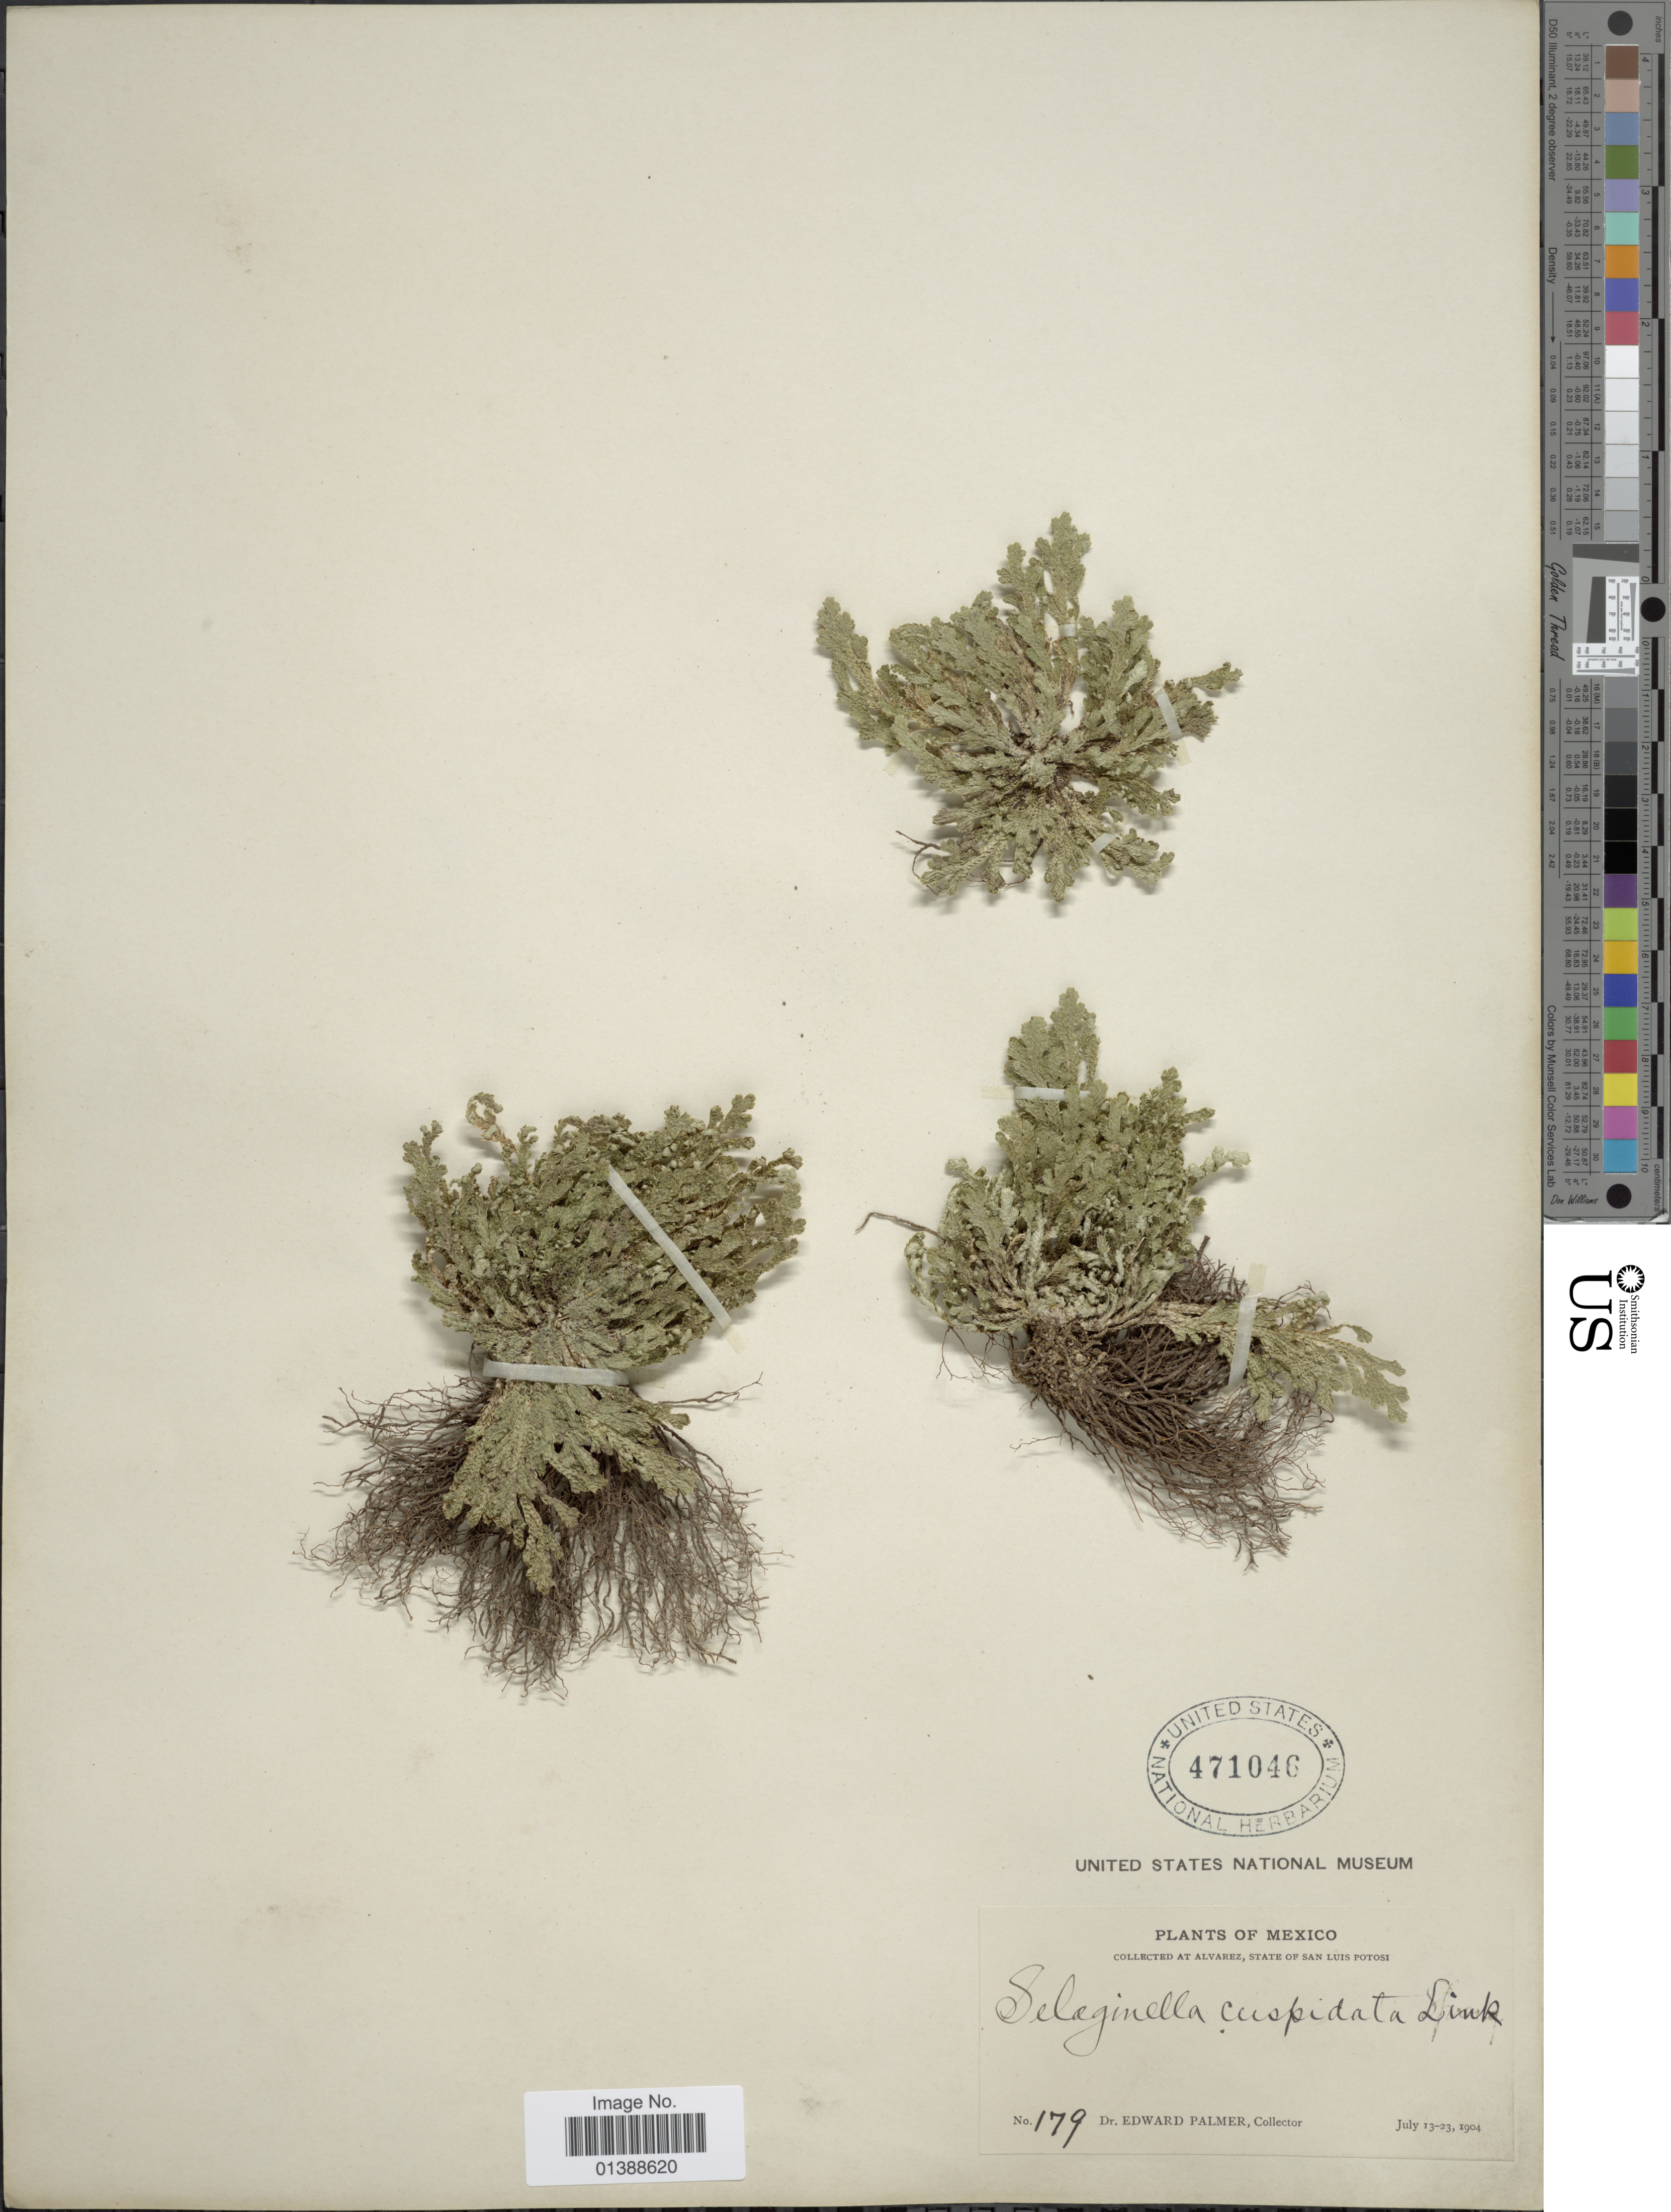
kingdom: Plantae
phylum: Tracheophyta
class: Lycopodiopsida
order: Selaginellales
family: Selaginellaceae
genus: Selaginella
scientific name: Selaginella pallescens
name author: (C. Presl) Spring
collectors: E. Palmer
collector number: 179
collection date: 1904-07-13/1904-07-23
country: Mexico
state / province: San Luis Potosí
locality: At Alvarez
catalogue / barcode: US 471046